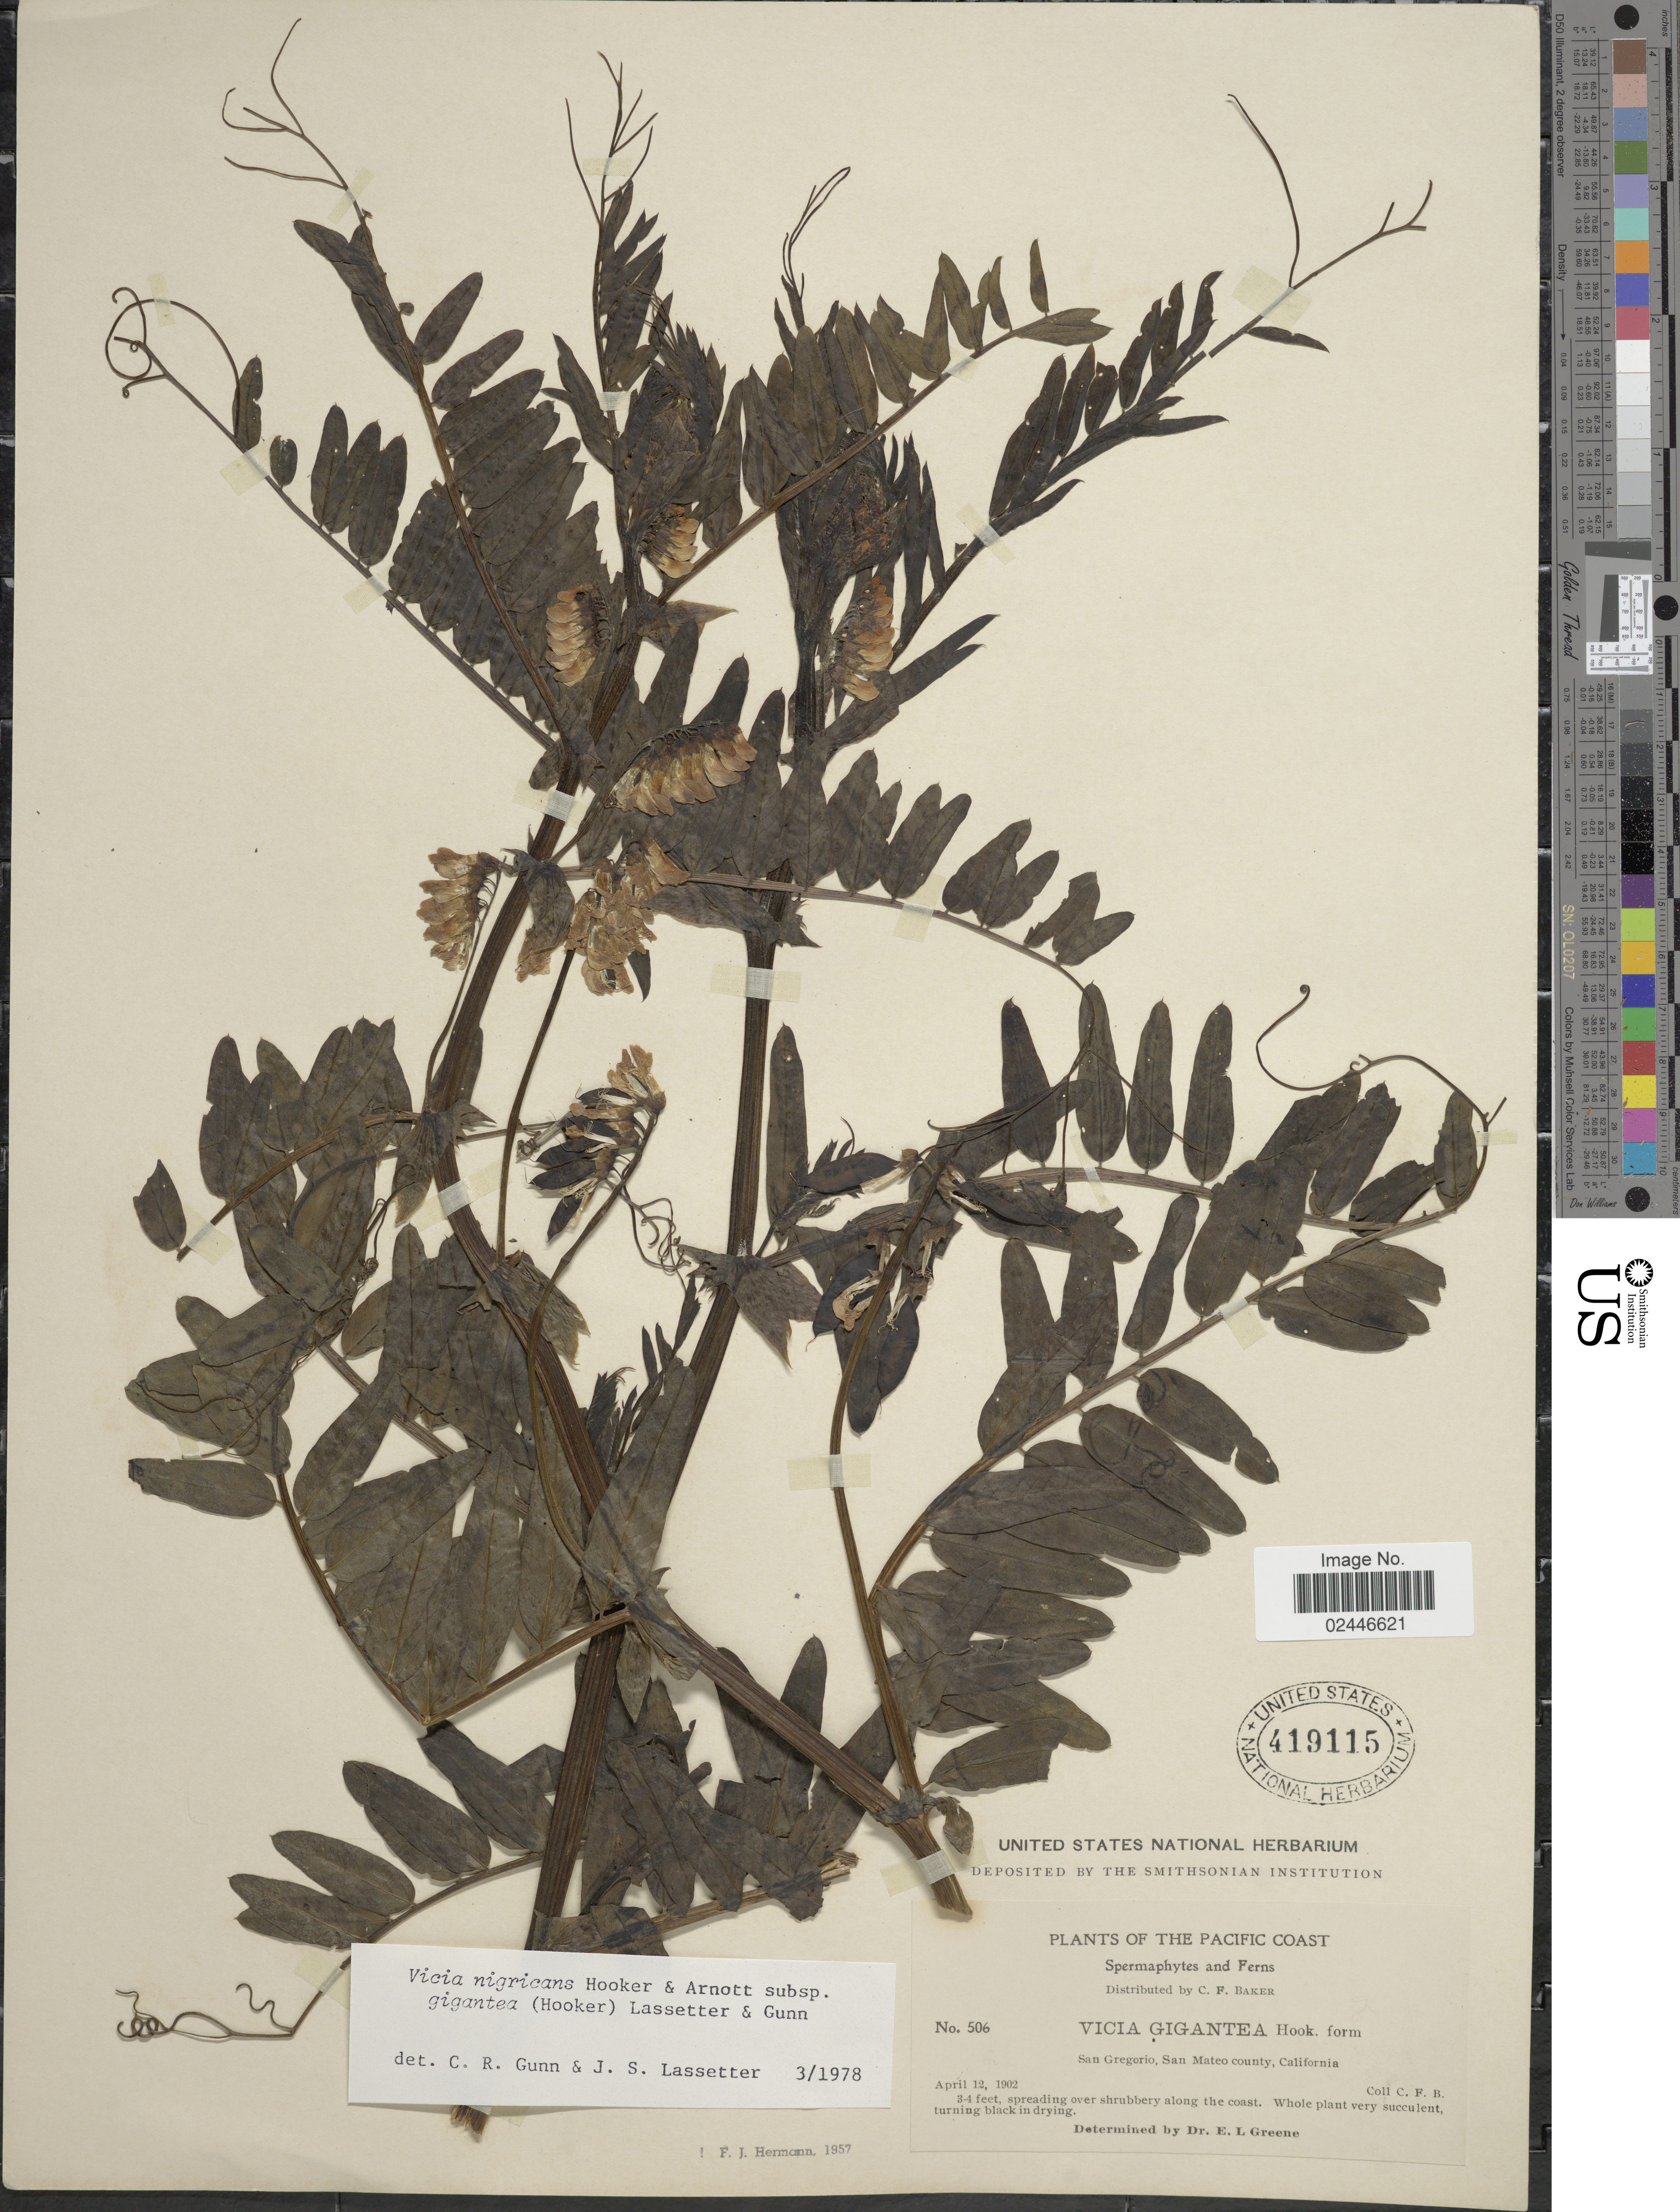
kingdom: Plantae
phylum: Tracheophyta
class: Magnoliopsida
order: Fabales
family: Fabaceae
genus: Vicia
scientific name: Vicia nigricans subsp. gigantea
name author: Hook. & Arn.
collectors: C. F. Baker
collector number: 506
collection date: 1902-04-12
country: United States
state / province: California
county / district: San Mateo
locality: The Pacific Coast, San Gregorio, San Mateo County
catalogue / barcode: US 419115